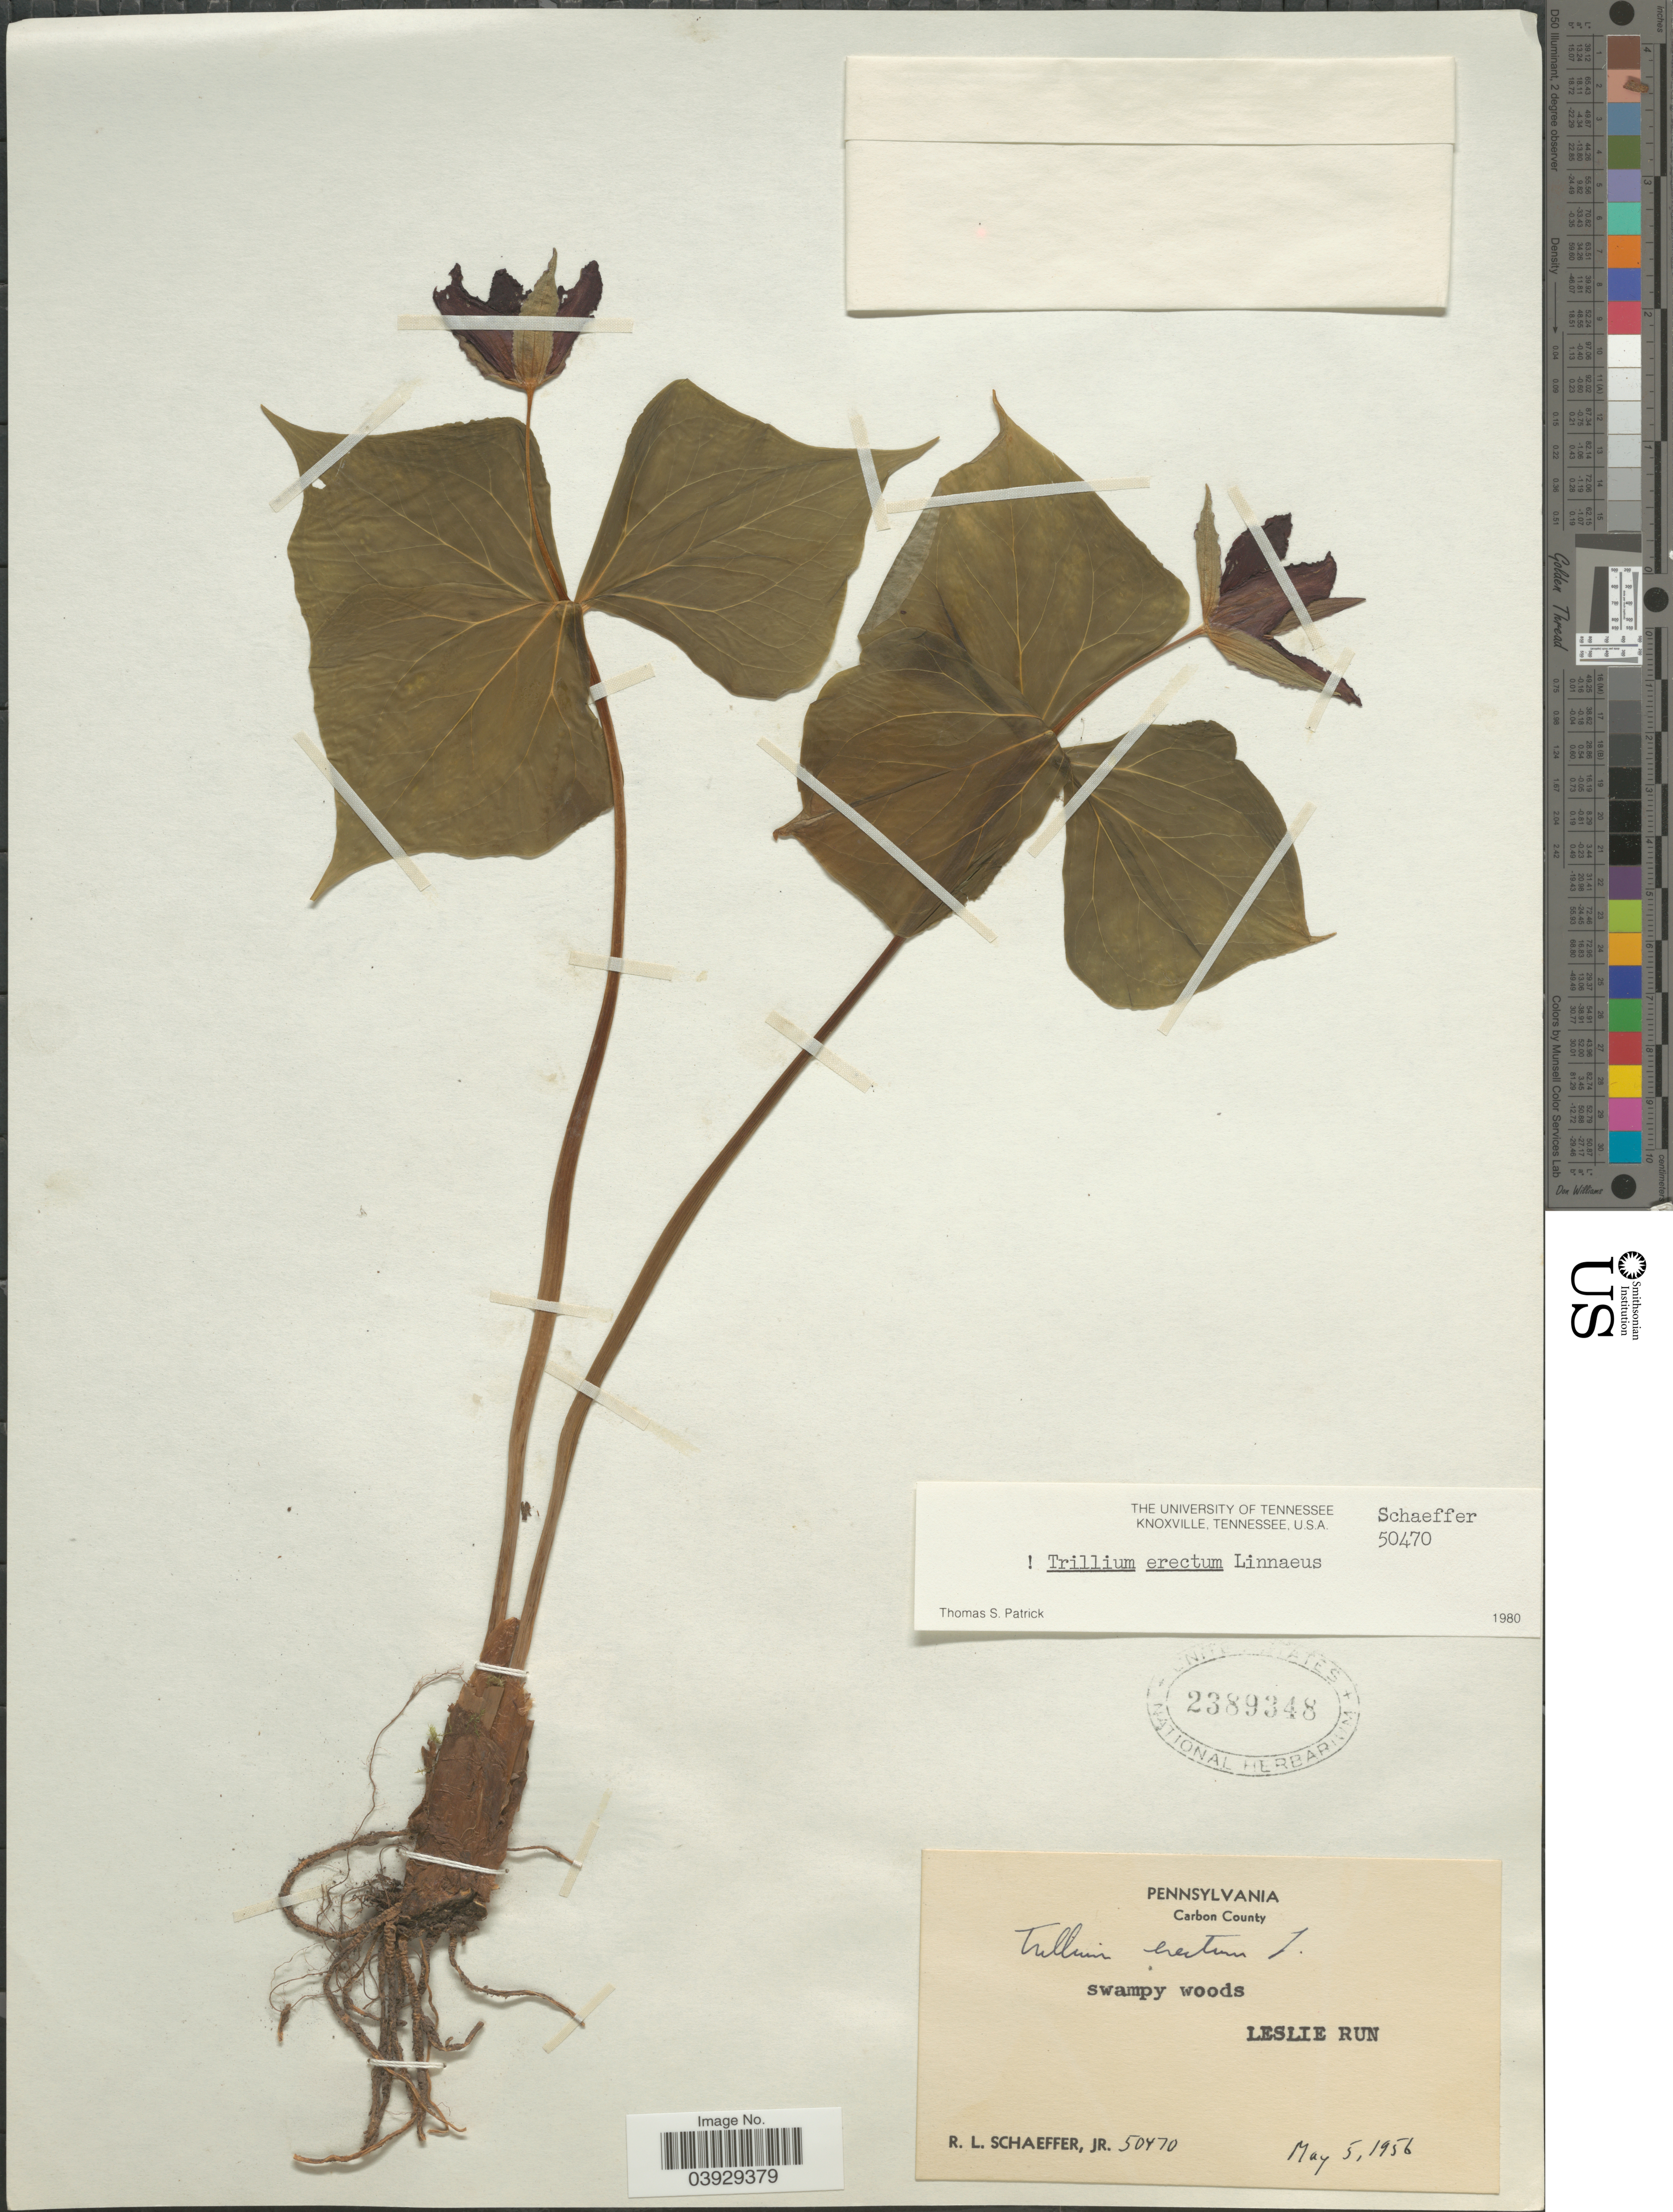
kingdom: Plantae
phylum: Tracheophyta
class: Liliopsida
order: Liliales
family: Melanthiaceae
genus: Trillium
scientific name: Trillium erectum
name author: L.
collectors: R. L. Schaeffer Jr.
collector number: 50470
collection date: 1956-05-05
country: United States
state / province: Pennsylvania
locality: Carbon County. Leslie Run.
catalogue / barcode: US 2389348